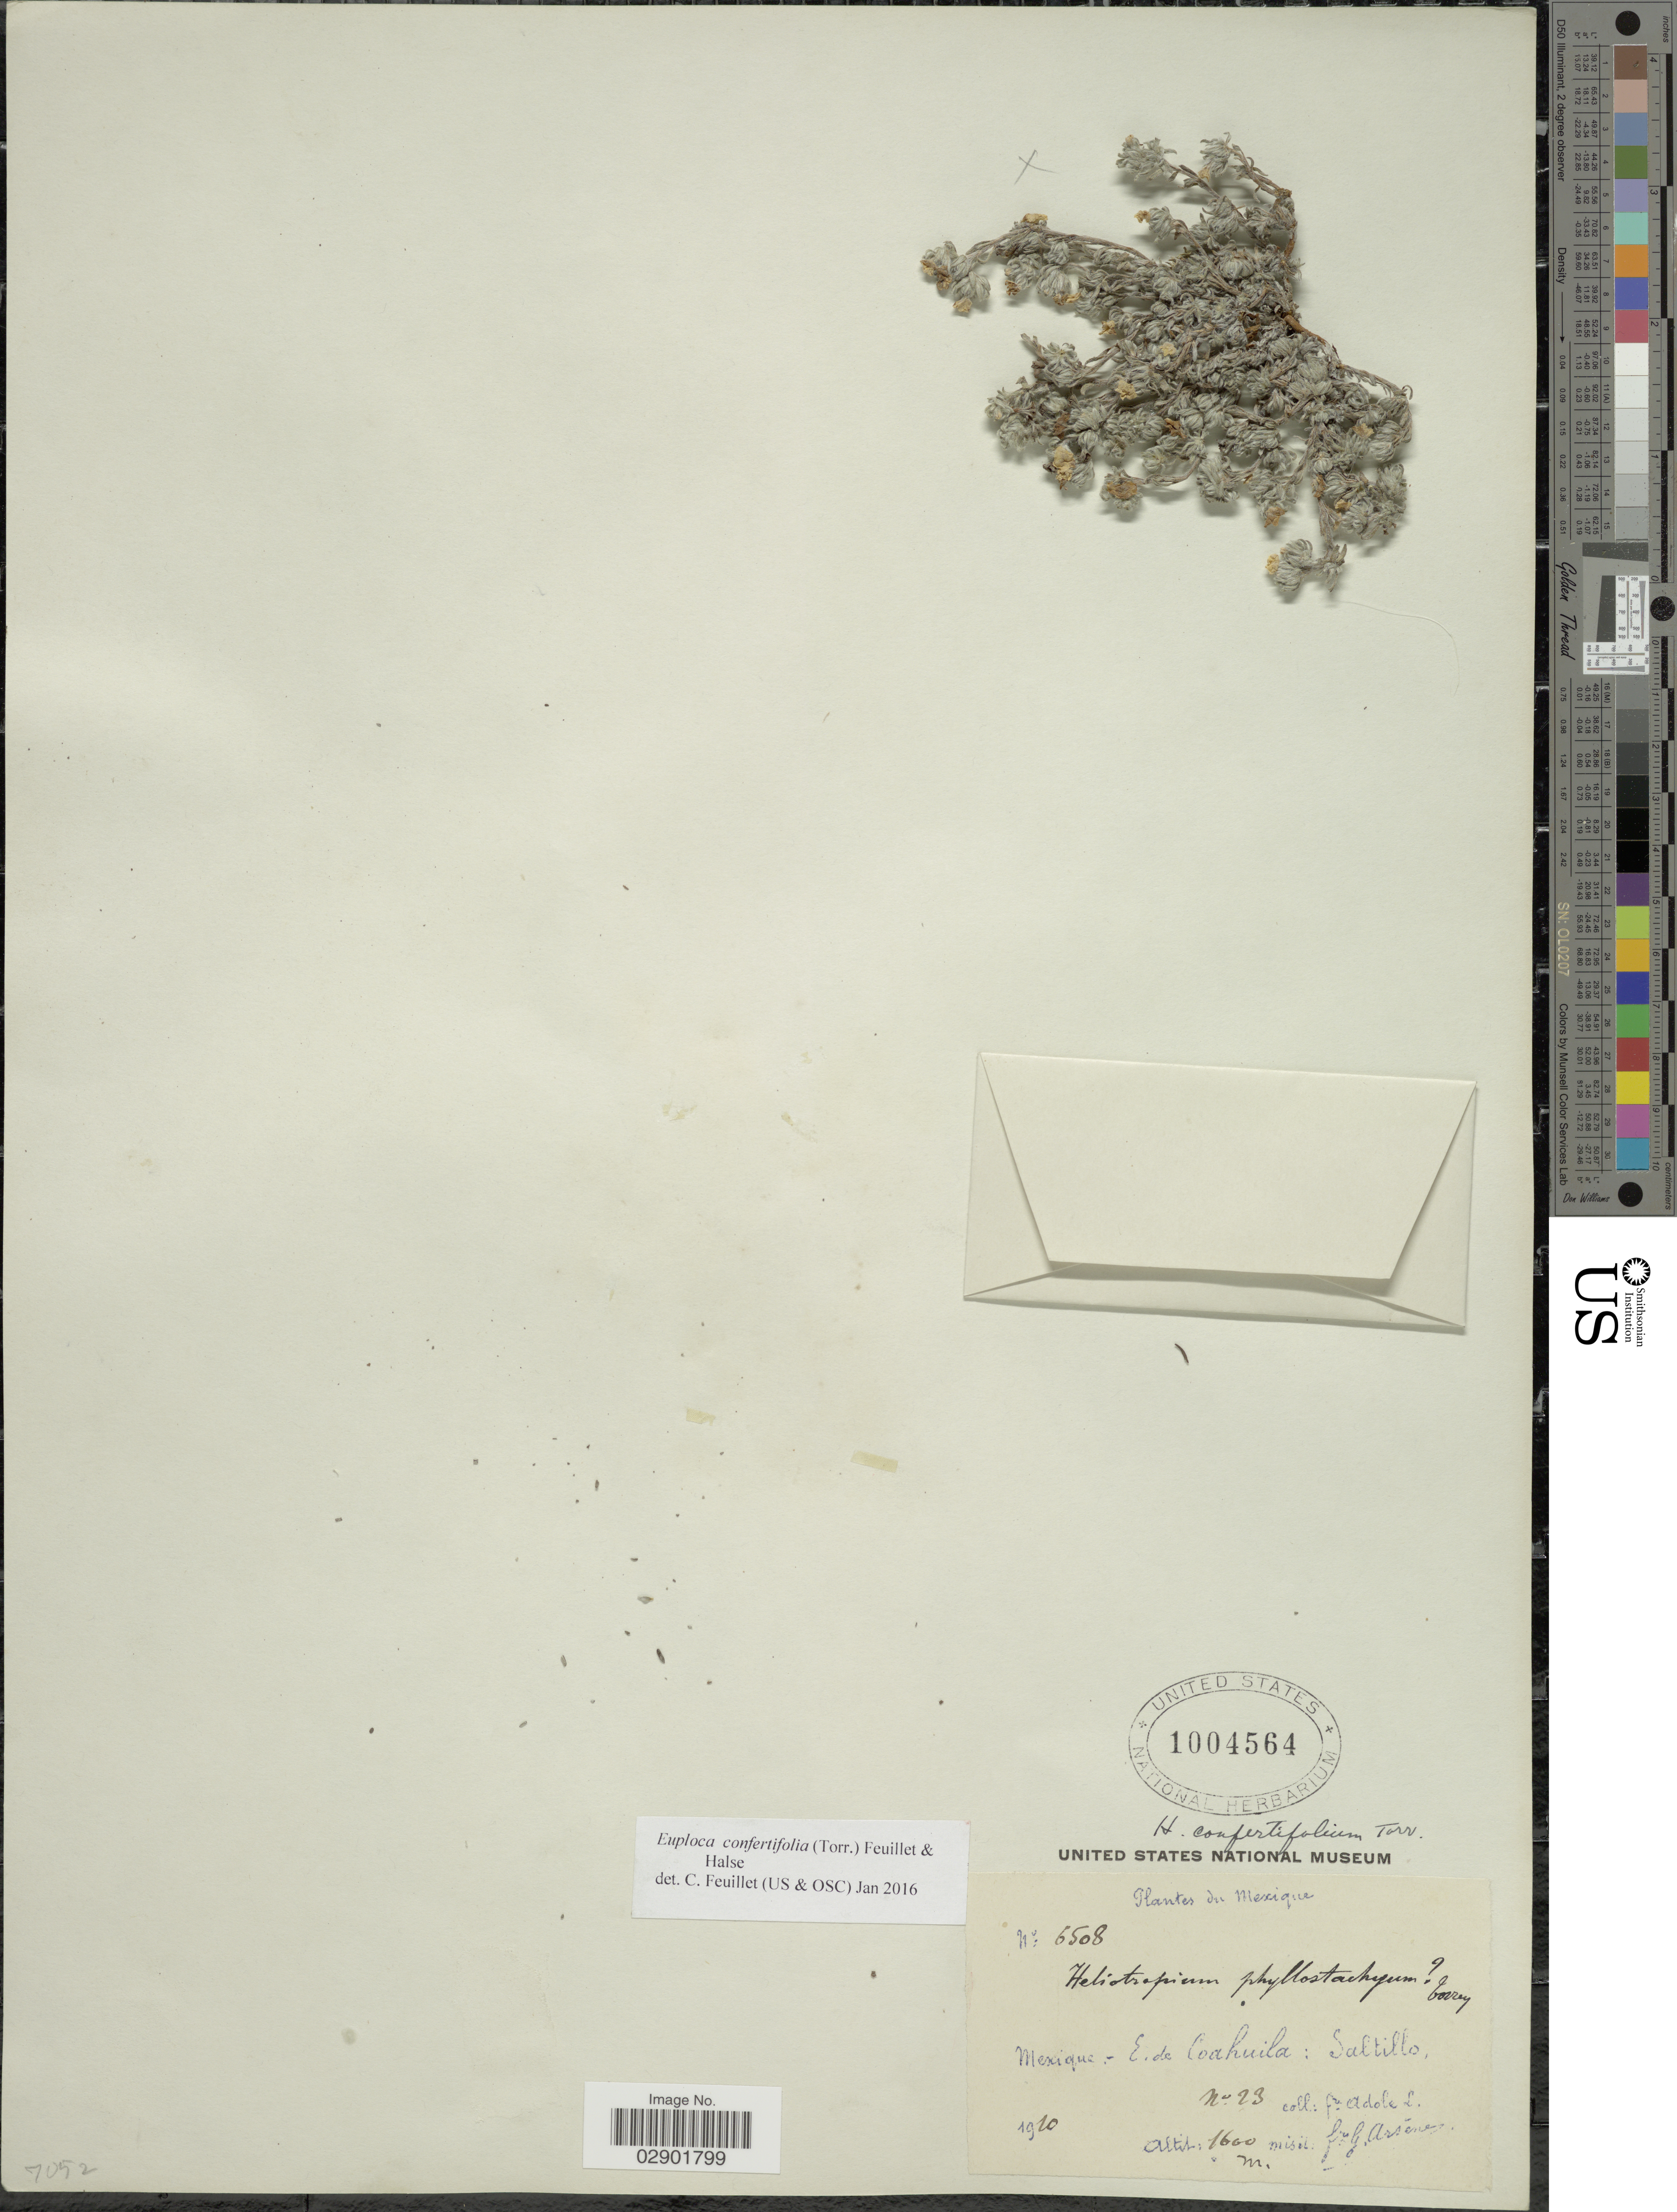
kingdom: Plantae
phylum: Tracheophyta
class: Magnoliopsida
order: Boraginales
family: Heliotropiaceae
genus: Euploca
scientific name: Euploca confertifolium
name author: (Torr.) Feuillet & Halse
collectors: F. Adole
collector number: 6508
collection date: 1910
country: Mexico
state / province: Coahuila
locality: Saltillo.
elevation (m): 1600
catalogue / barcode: US 1004564